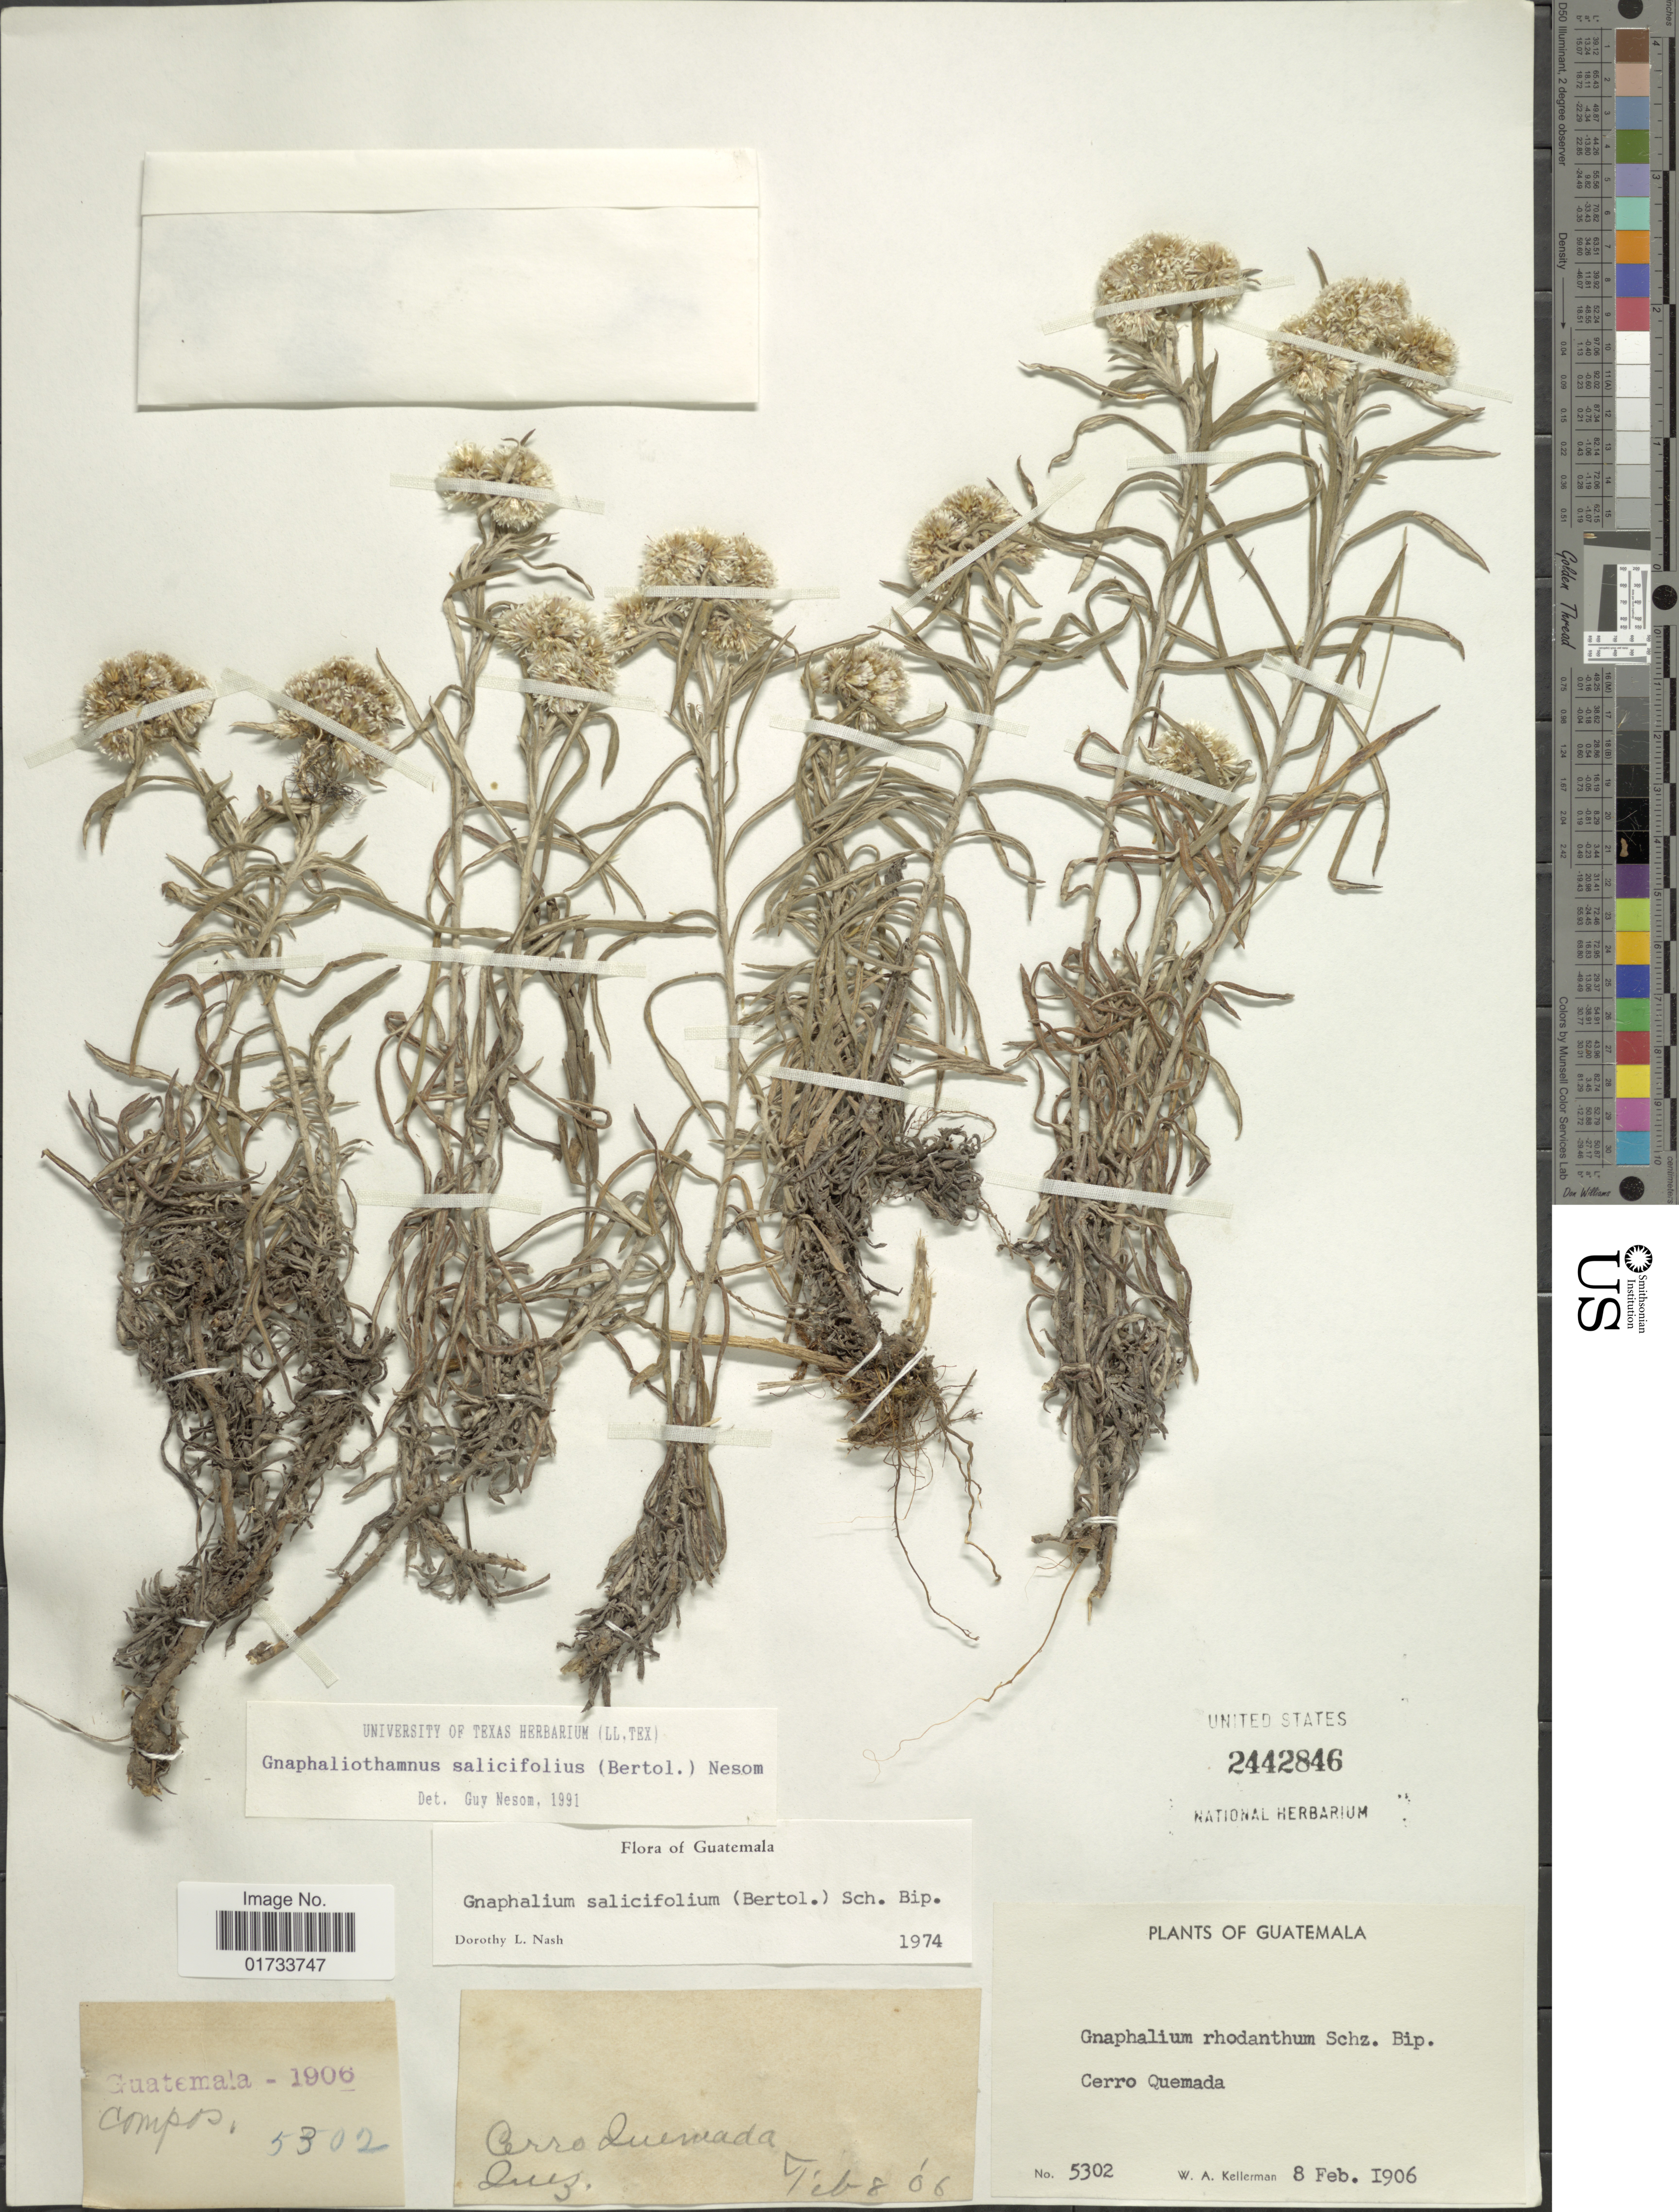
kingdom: Plantae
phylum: Tracheophyta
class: Magnoliopsida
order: Asterales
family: Asteraceae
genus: Chionolaena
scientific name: Chionolaena salicifolia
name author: (Bertol.) G.L. Nesom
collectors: W. Kellerman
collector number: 5302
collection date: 1906-02-08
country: Guatemala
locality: Cerro Quemada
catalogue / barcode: US 2442846